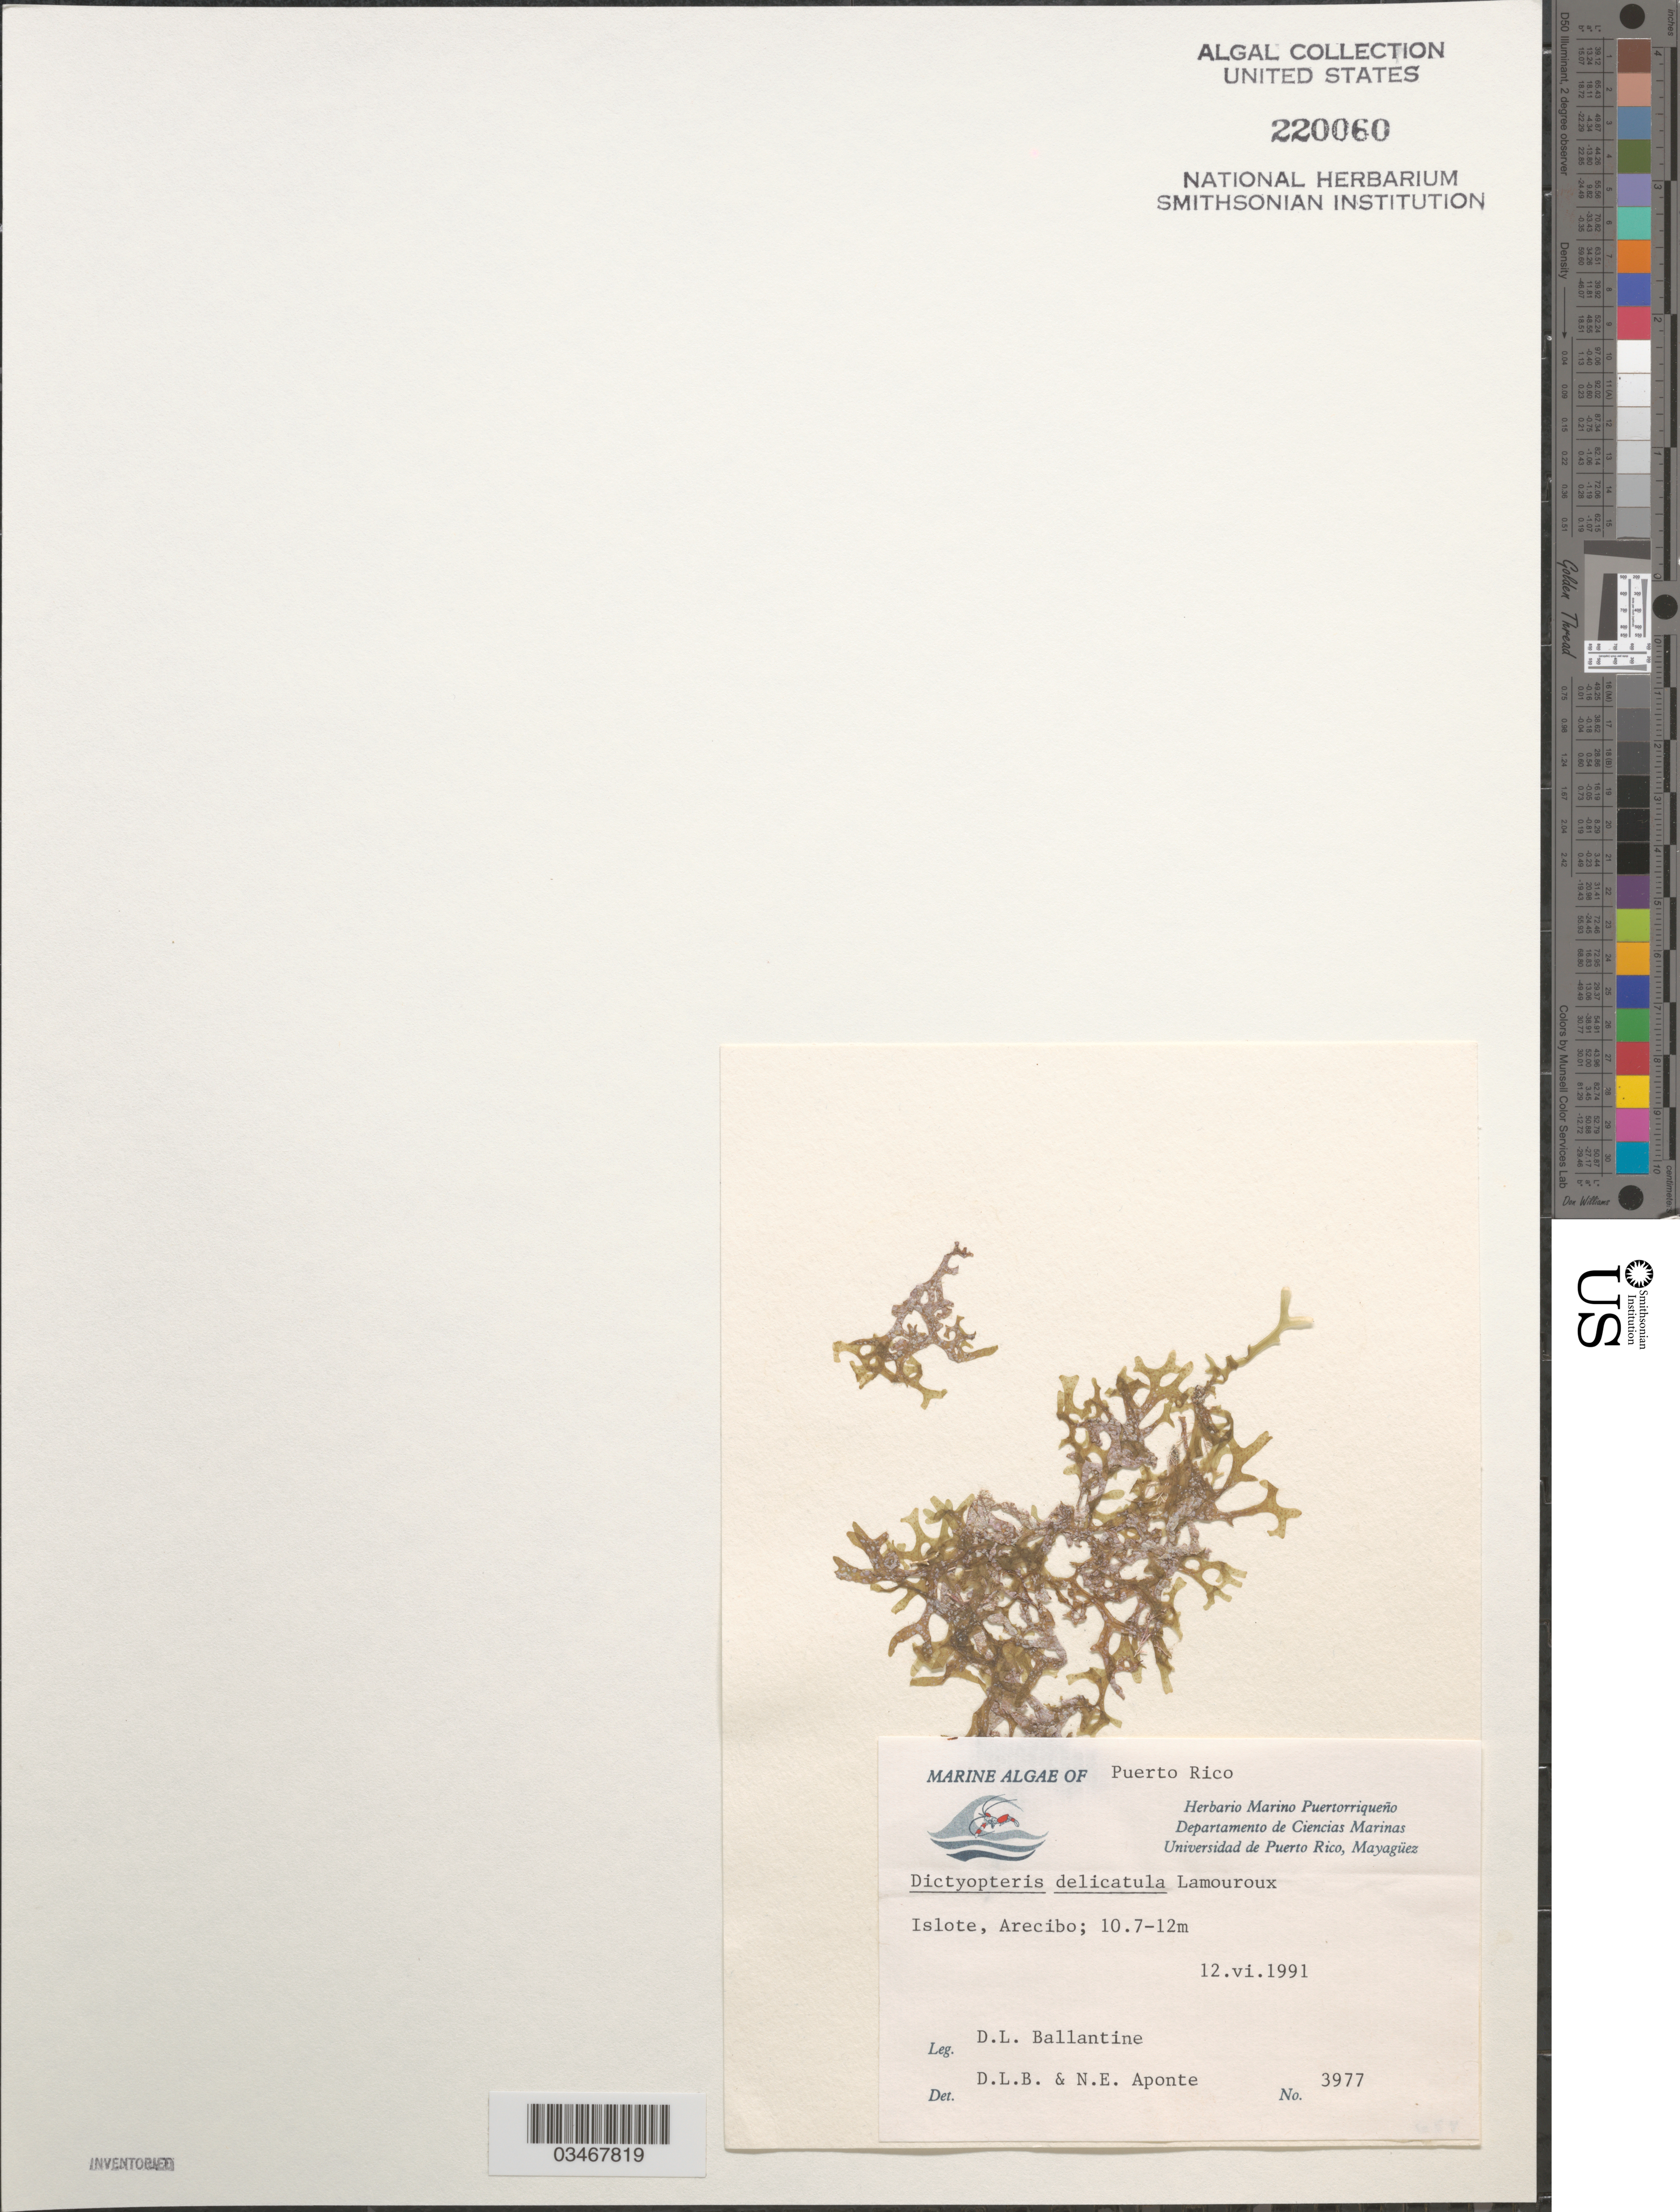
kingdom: Chromista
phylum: Ochrophyta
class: Phaeophyceae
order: Dictyotales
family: Dictyotaceae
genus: Dictyopteris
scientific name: Dictyopteris delicatula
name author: J.V.Lamouroux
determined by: Ballantine, D. L.; Aponte, N. E.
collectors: D.L. Ballantine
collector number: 3977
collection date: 1991-06-12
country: Puerto Rico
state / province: Arecibo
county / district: Islote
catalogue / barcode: US 220060